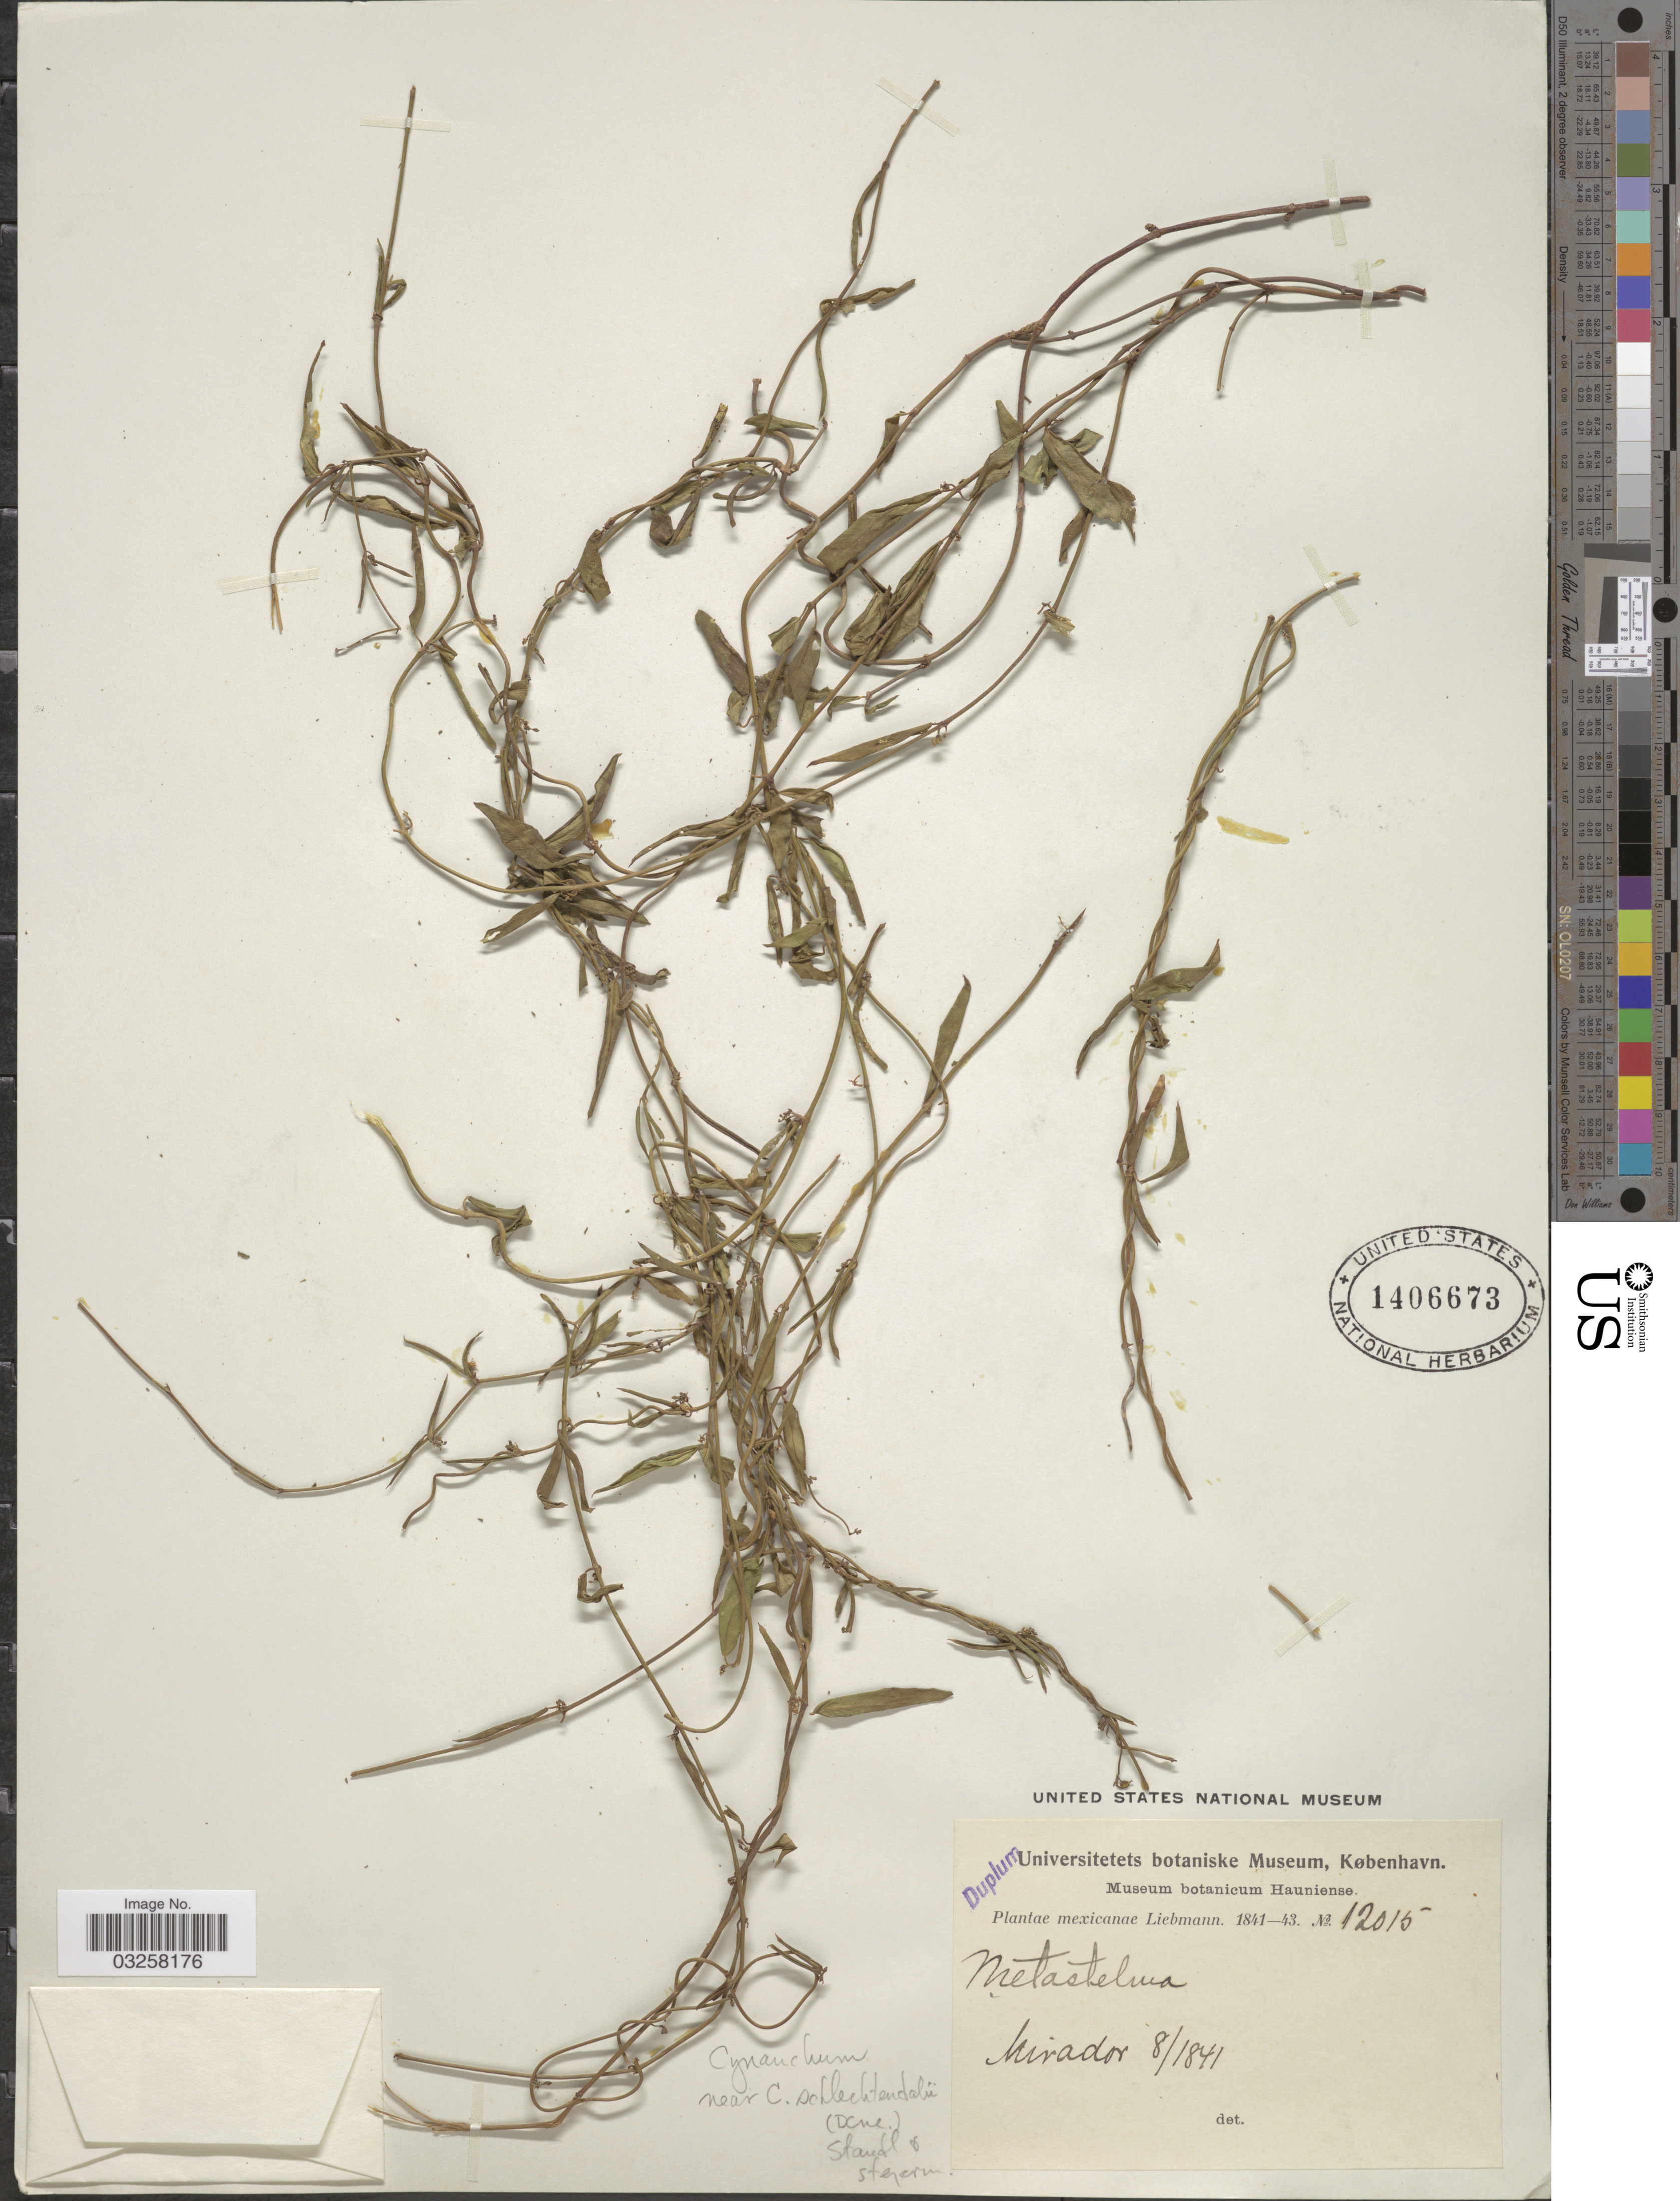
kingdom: Plantae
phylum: Tracheophyta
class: Magnoliopsida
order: Gentianales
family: Apocynaceae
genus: Metastelma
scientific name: Metastelma schlechtendalii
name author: Decne.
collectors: Liebmann, --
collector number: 12015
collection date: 1841-08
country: Mexico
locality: Mirador.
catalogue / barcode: US 1406673